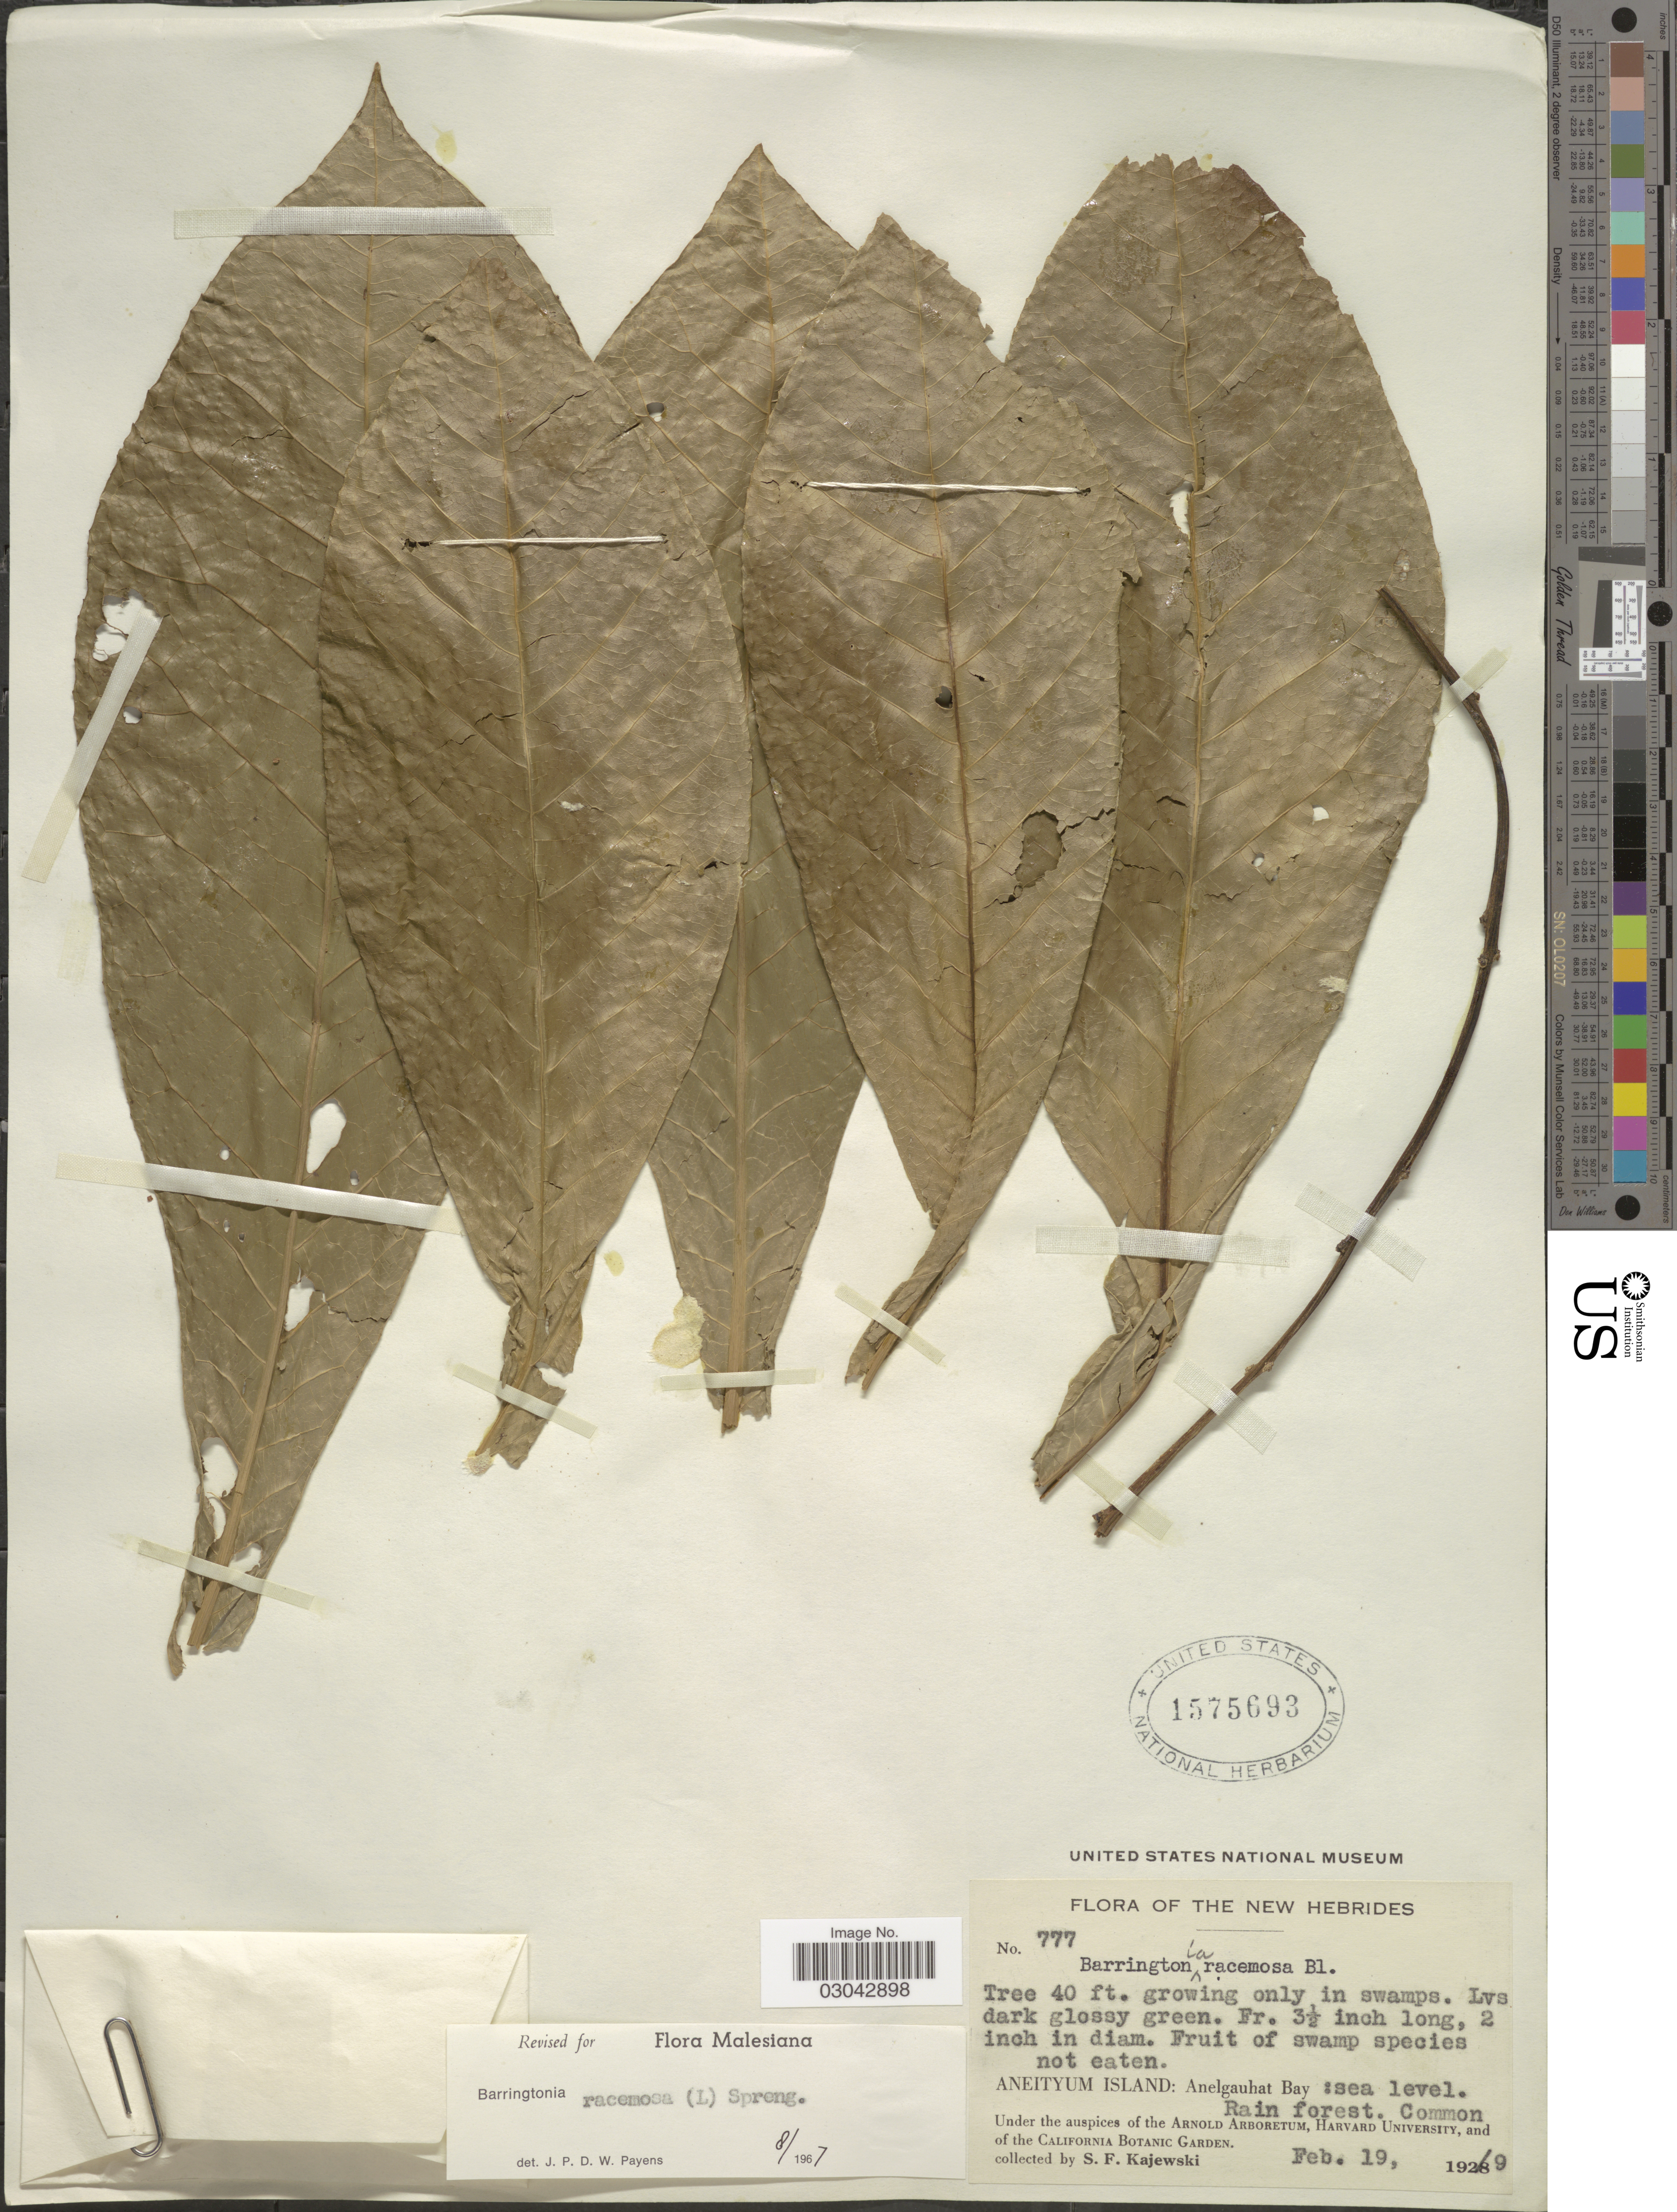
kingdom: Plantae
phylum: Tracheophyta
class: Magnoliopsida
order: Ericales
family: Lecythidaceae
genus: Barringtonia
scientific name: Barringtonia racemosa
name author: (L.) Spreng.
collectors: S. Kajewski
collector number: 777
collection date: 1929-02-19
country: Vanuatu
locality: The New Hebrides, Aneityum Island: Anelgauhat Bay.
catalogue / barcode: US 1575693